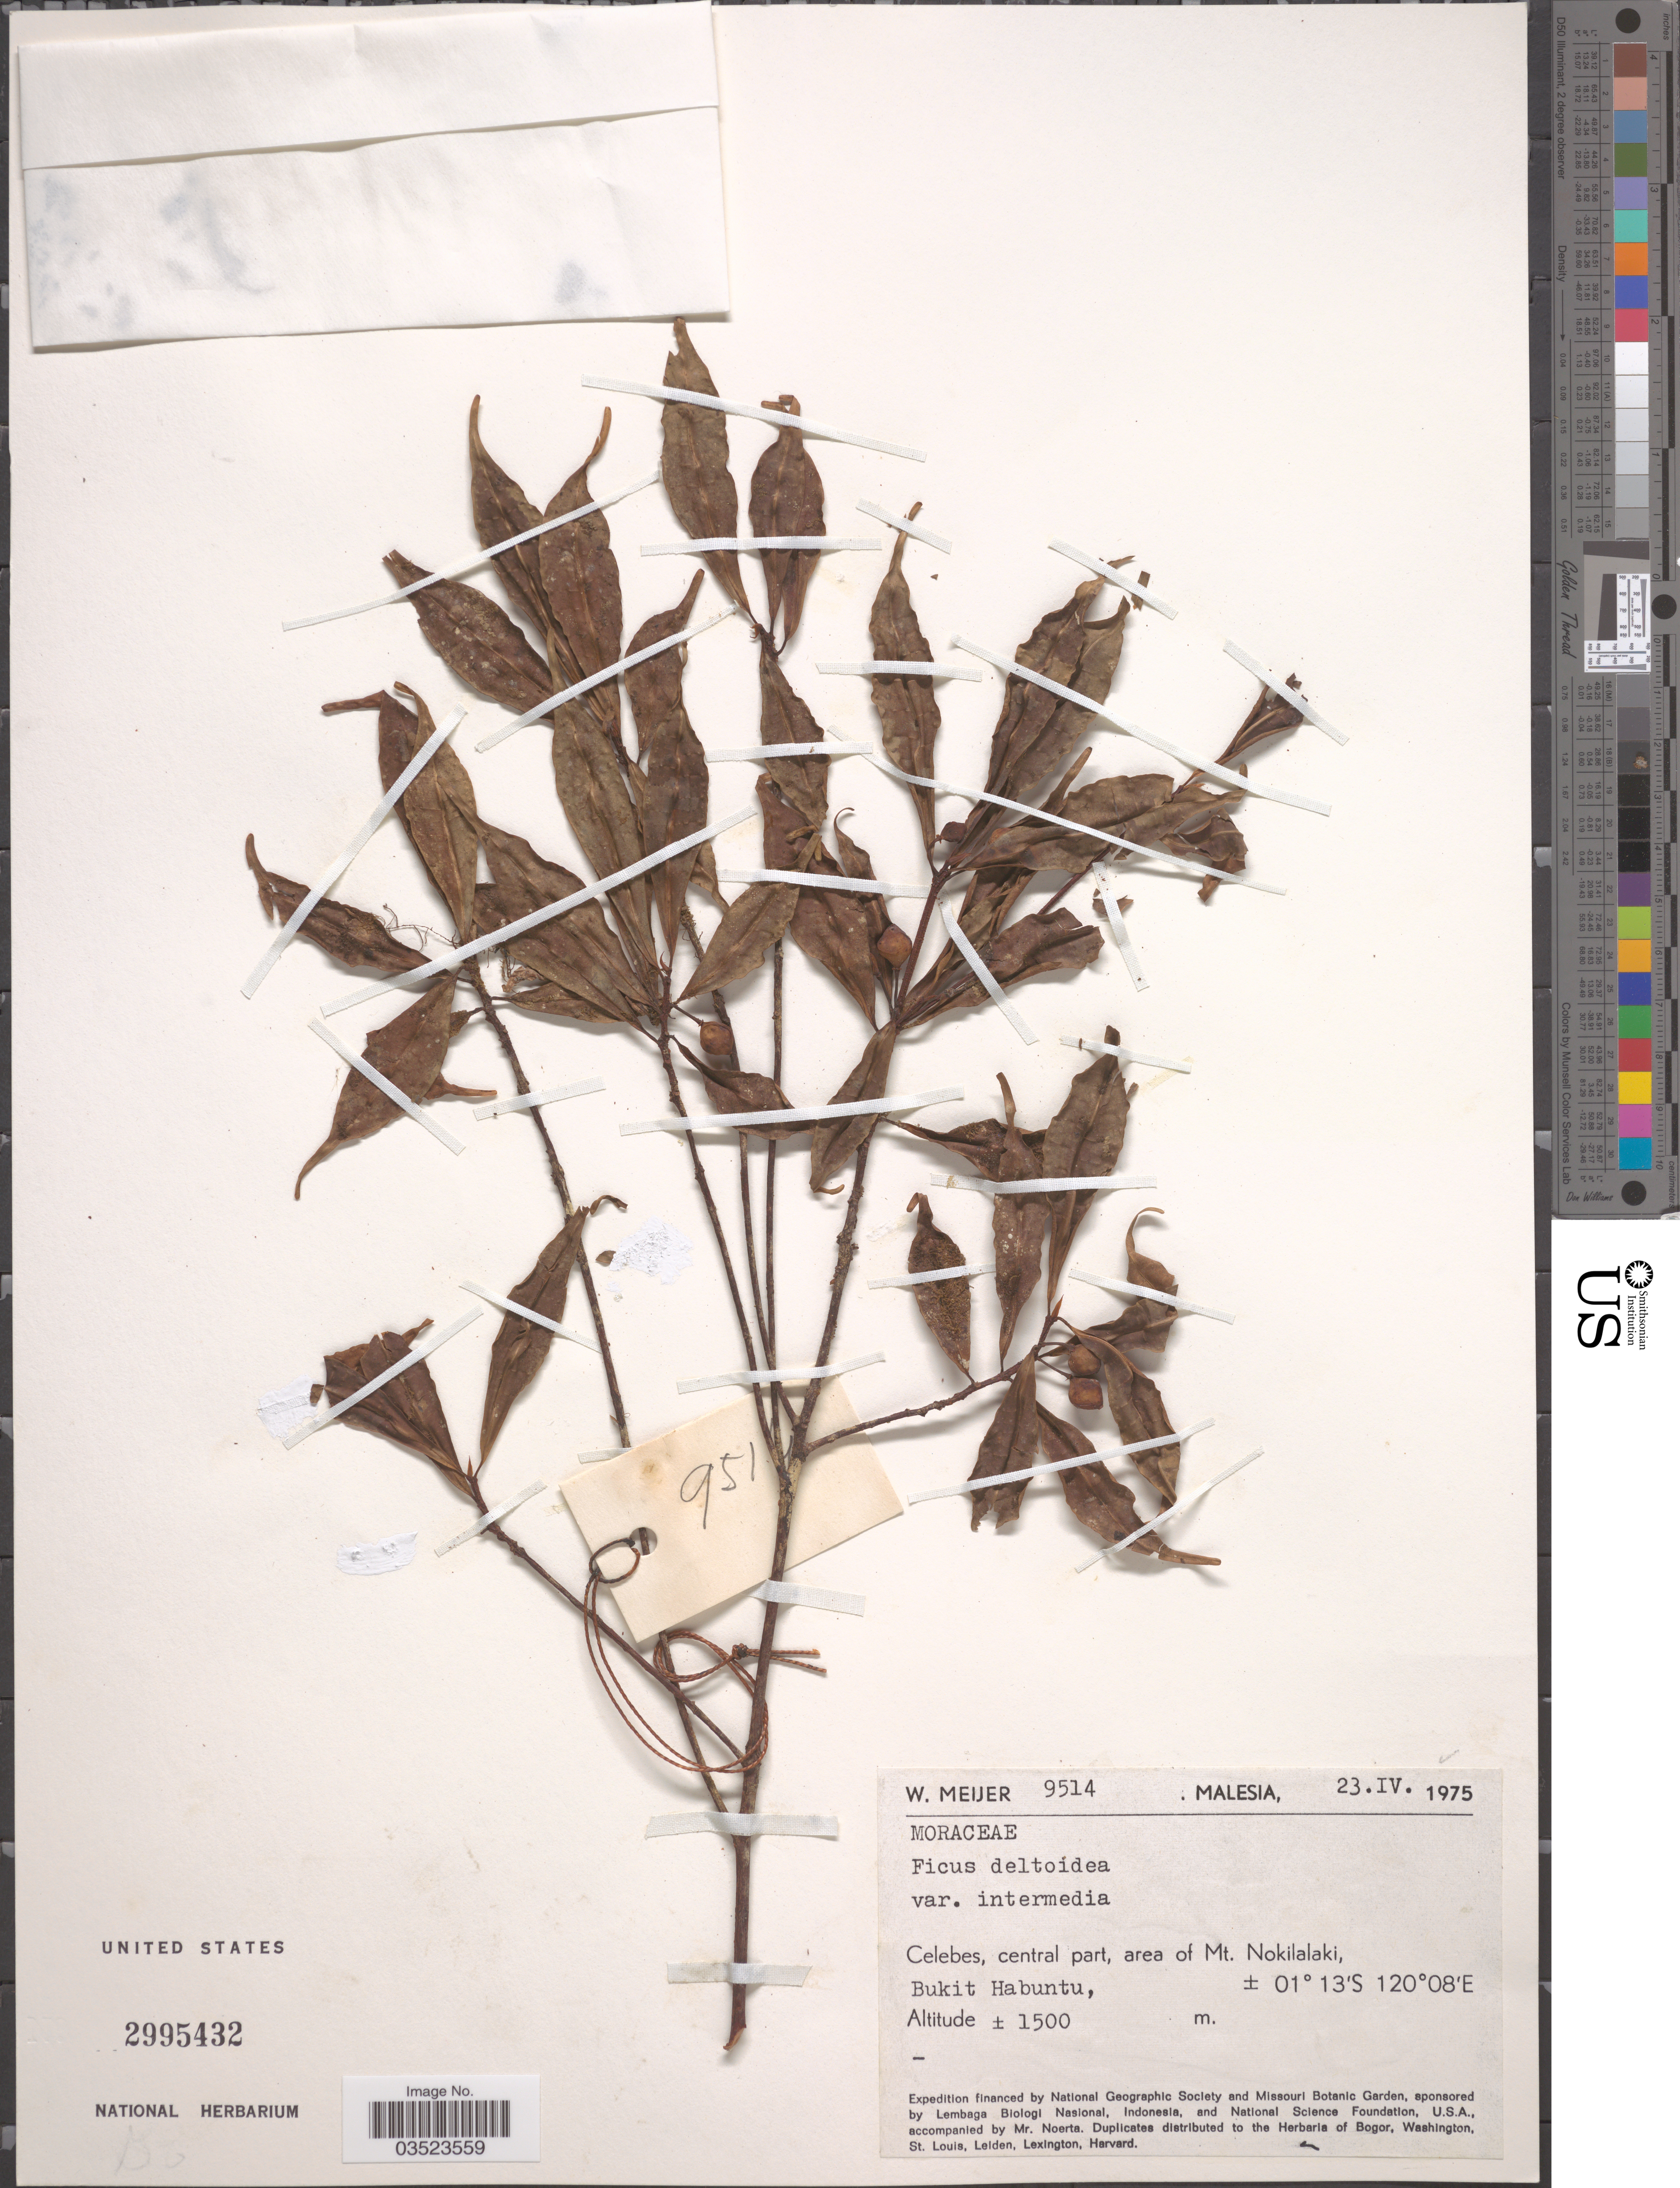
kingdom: Plantae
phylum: Tracheophyta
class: Magnoliopsida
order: Rosales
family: Moraceae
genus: Ficus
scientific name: Ficus deltoidea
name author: Jack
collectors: W. Meijer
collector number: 9514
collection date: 1975-04-23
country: Malaysia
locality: Malesia. Celebes, central part. area of Mt. Nokilalaki, Bukit Habuntu.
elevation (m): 1500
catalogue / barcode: US 2995432